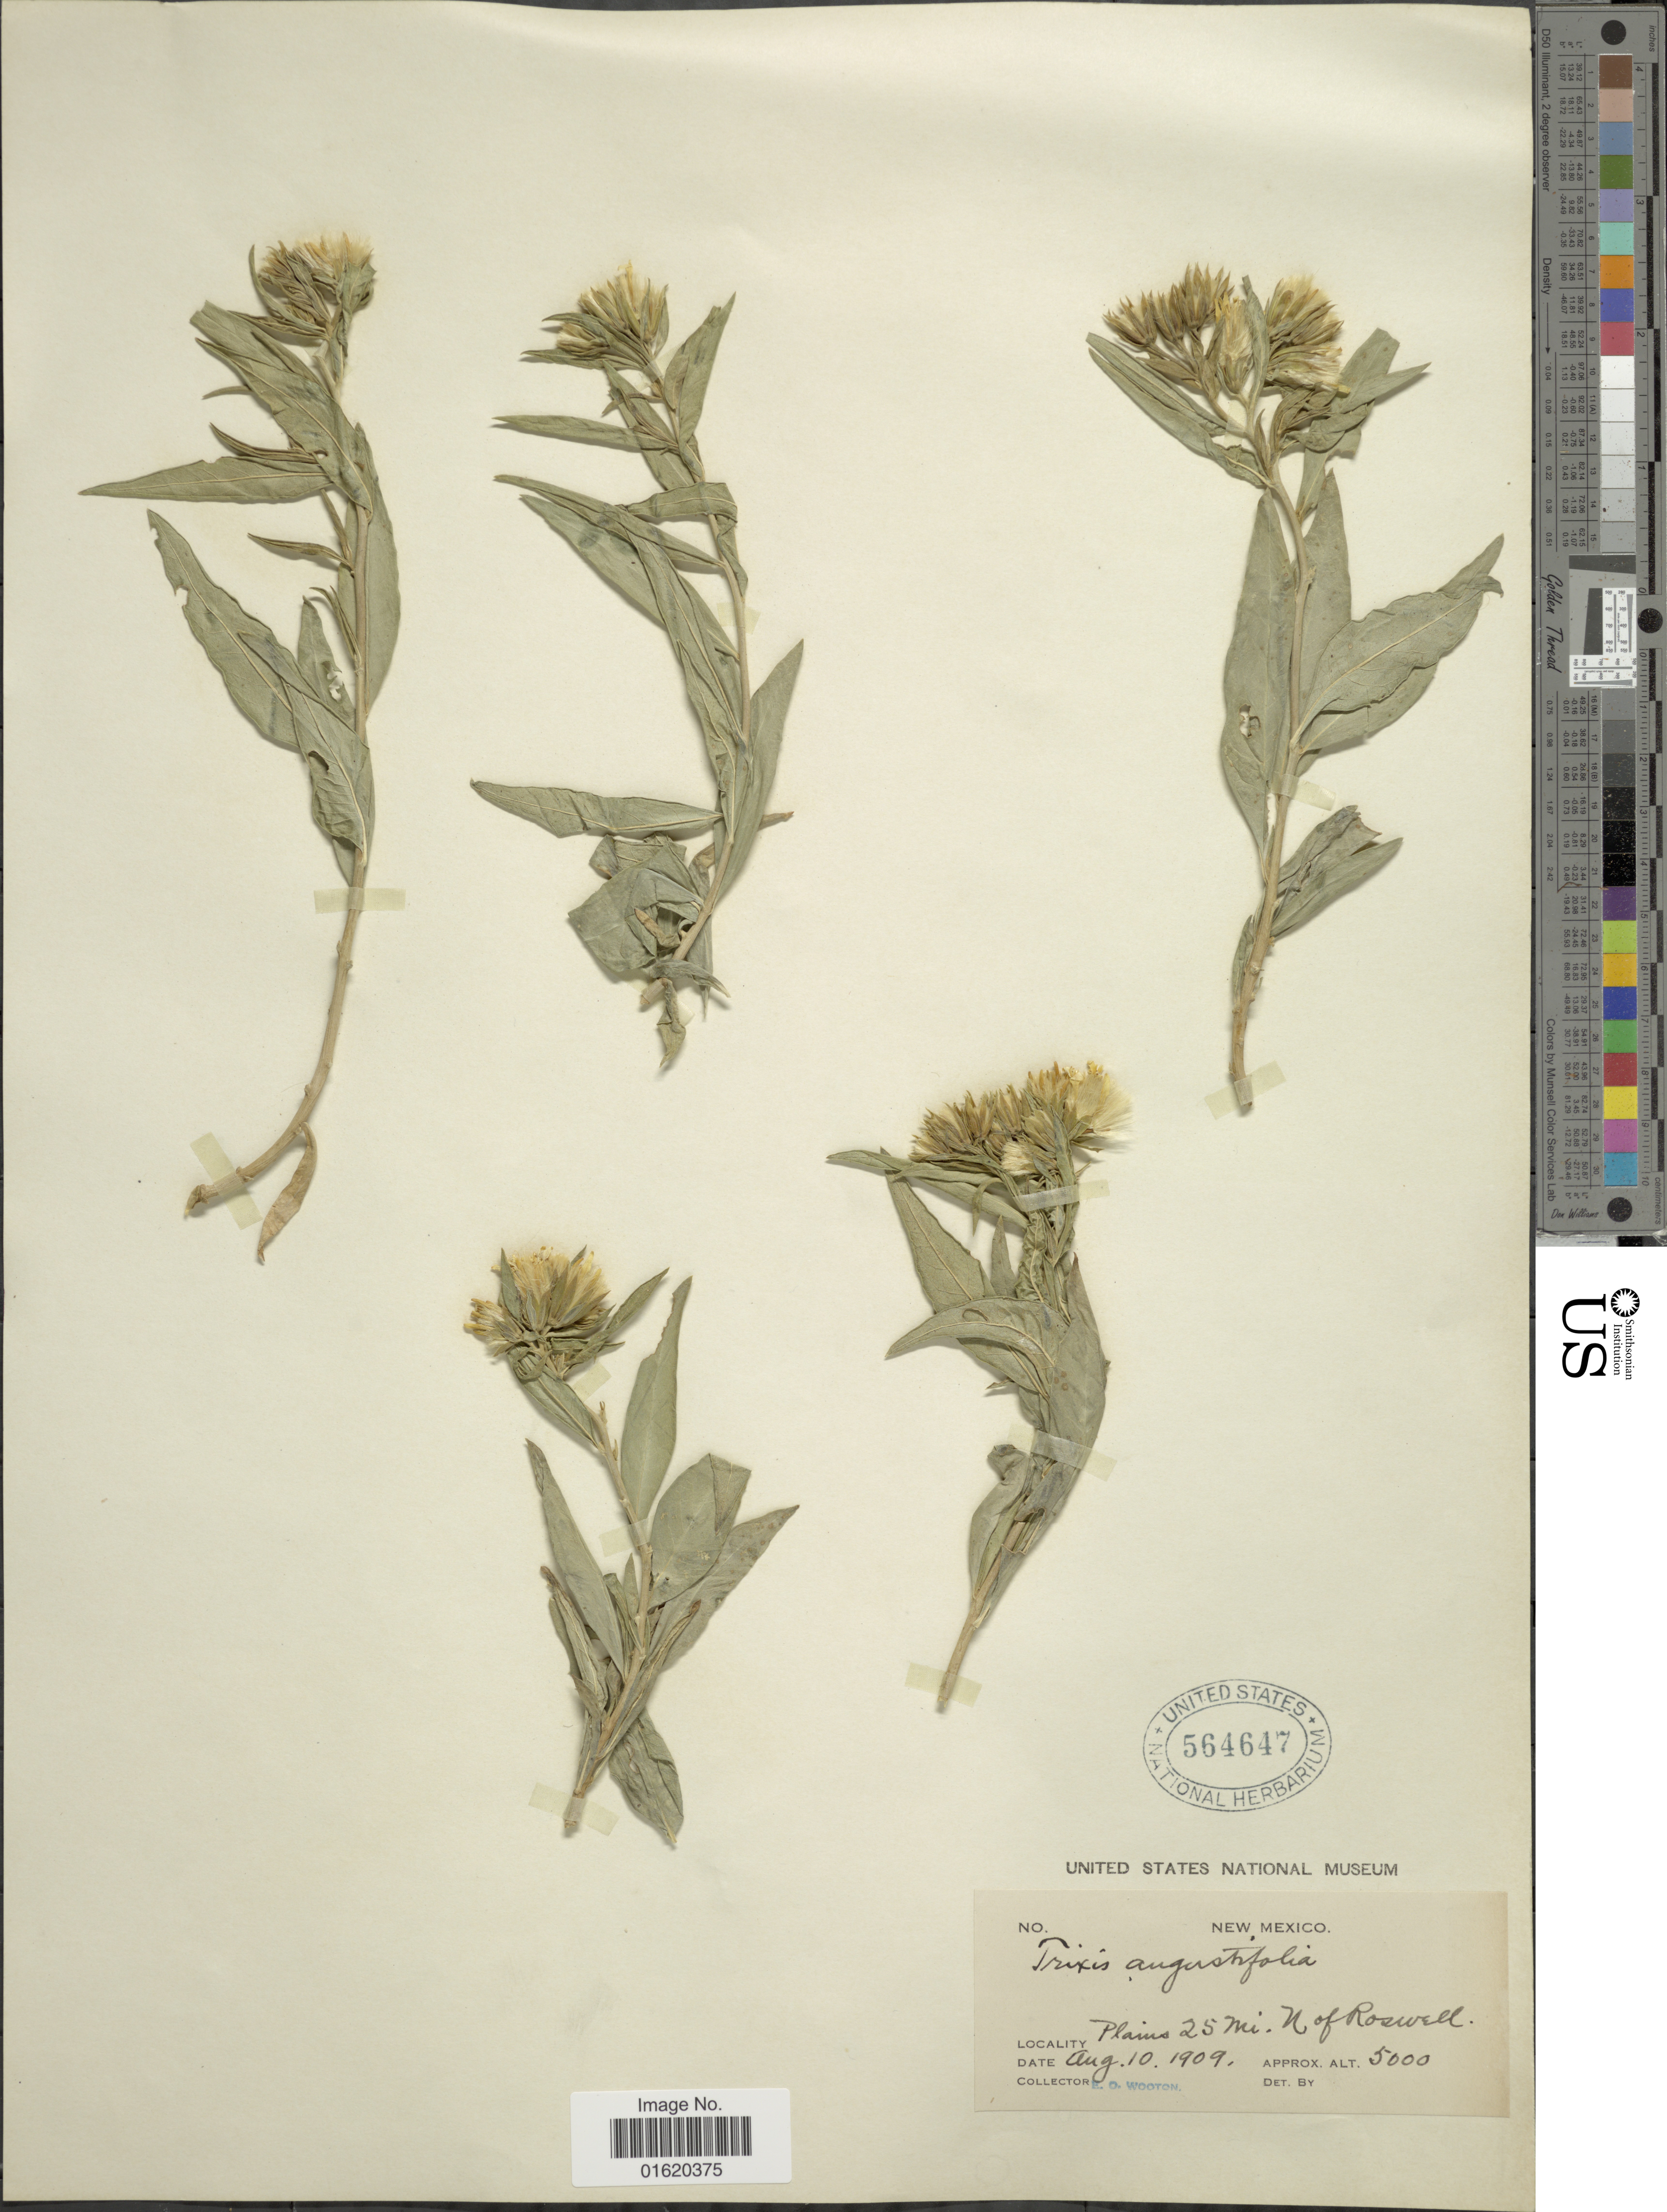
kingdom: Plantae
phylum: Tracheophyta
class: Magnoliopsida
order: Asterales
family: Asteraceae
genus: Trixis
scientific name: Trixis californica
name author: Kellogg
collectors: E. O. Wooton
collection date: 1909-08-10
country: United States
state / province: New Mexico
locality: Plains 25 mi. N of Rosswell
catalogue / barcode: US 564647